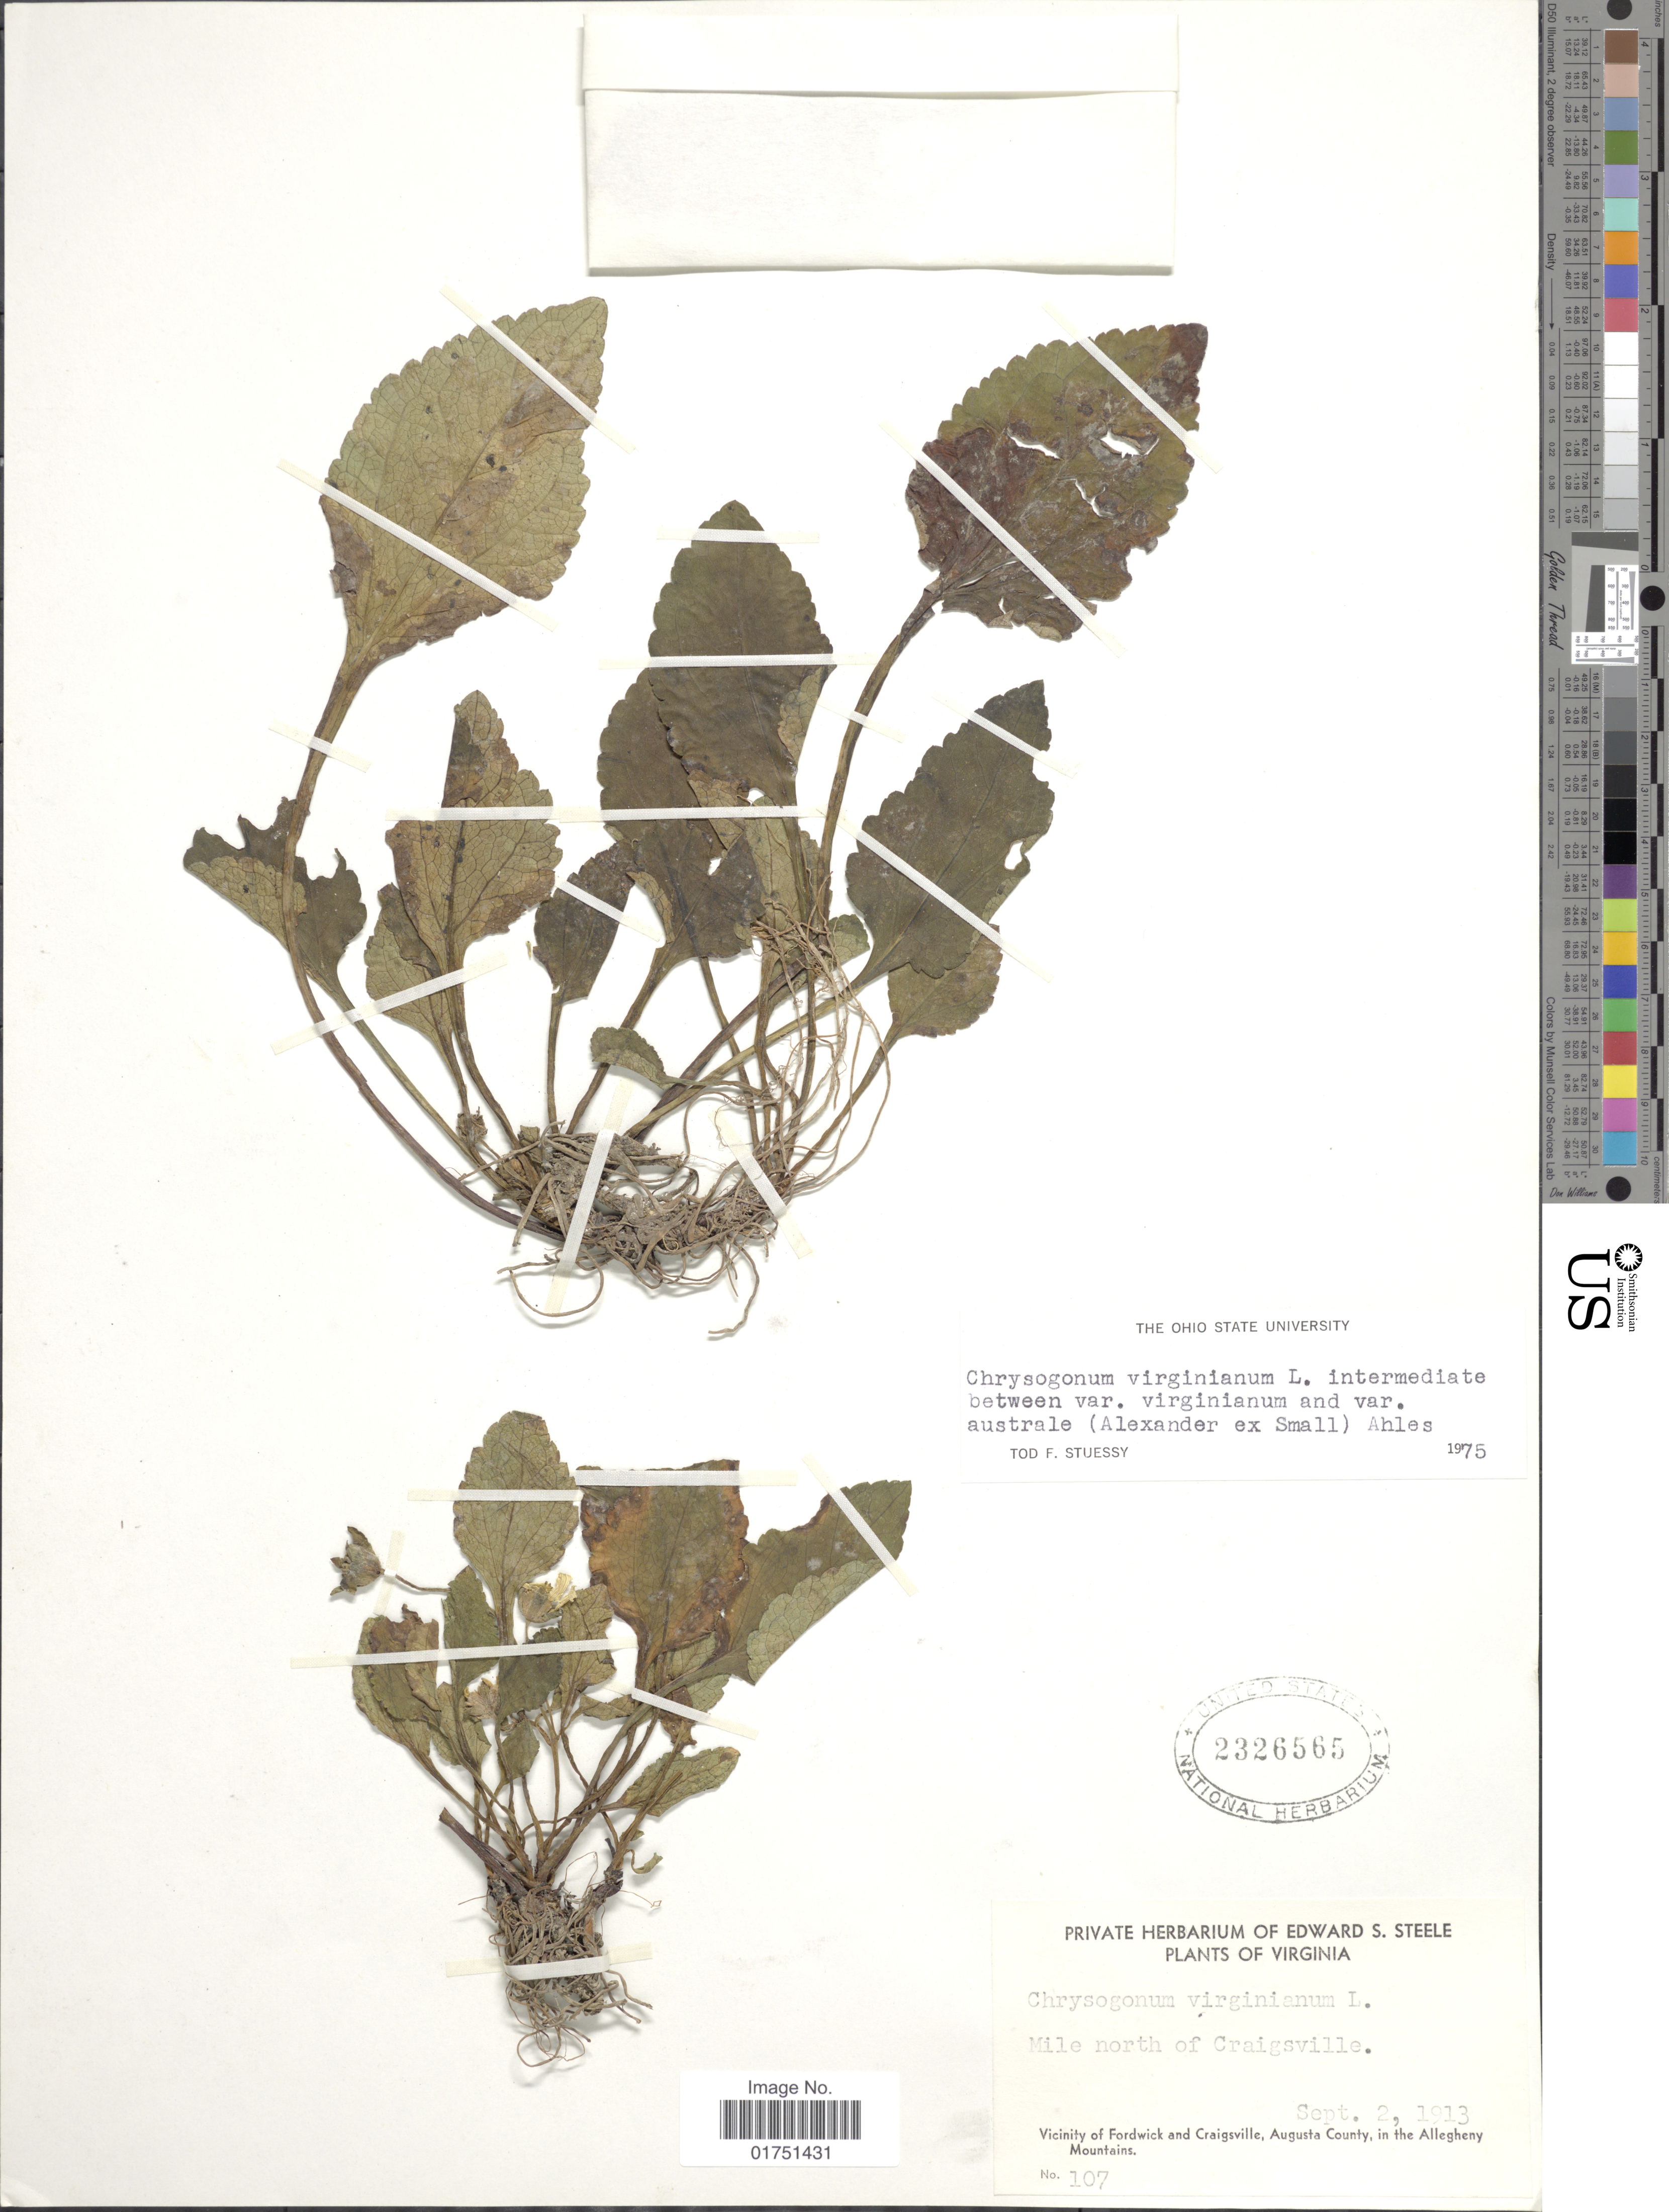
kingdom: Plantae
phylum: Tracheophyta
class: Magnoliopsida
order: Asterales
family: Asteraceae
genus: Chrysogonum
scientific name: Chrysogonum virginianum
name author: L.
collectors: ex herb. Edward S. Steele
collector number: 107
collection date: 1913-09-02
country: United States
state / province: Virginia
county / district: Augusta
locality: Mile north of Craigsville. Vicinity of Fordwick and Craigsville, Augusta County, in the Allegheny Mountains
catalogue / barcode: US 2326565